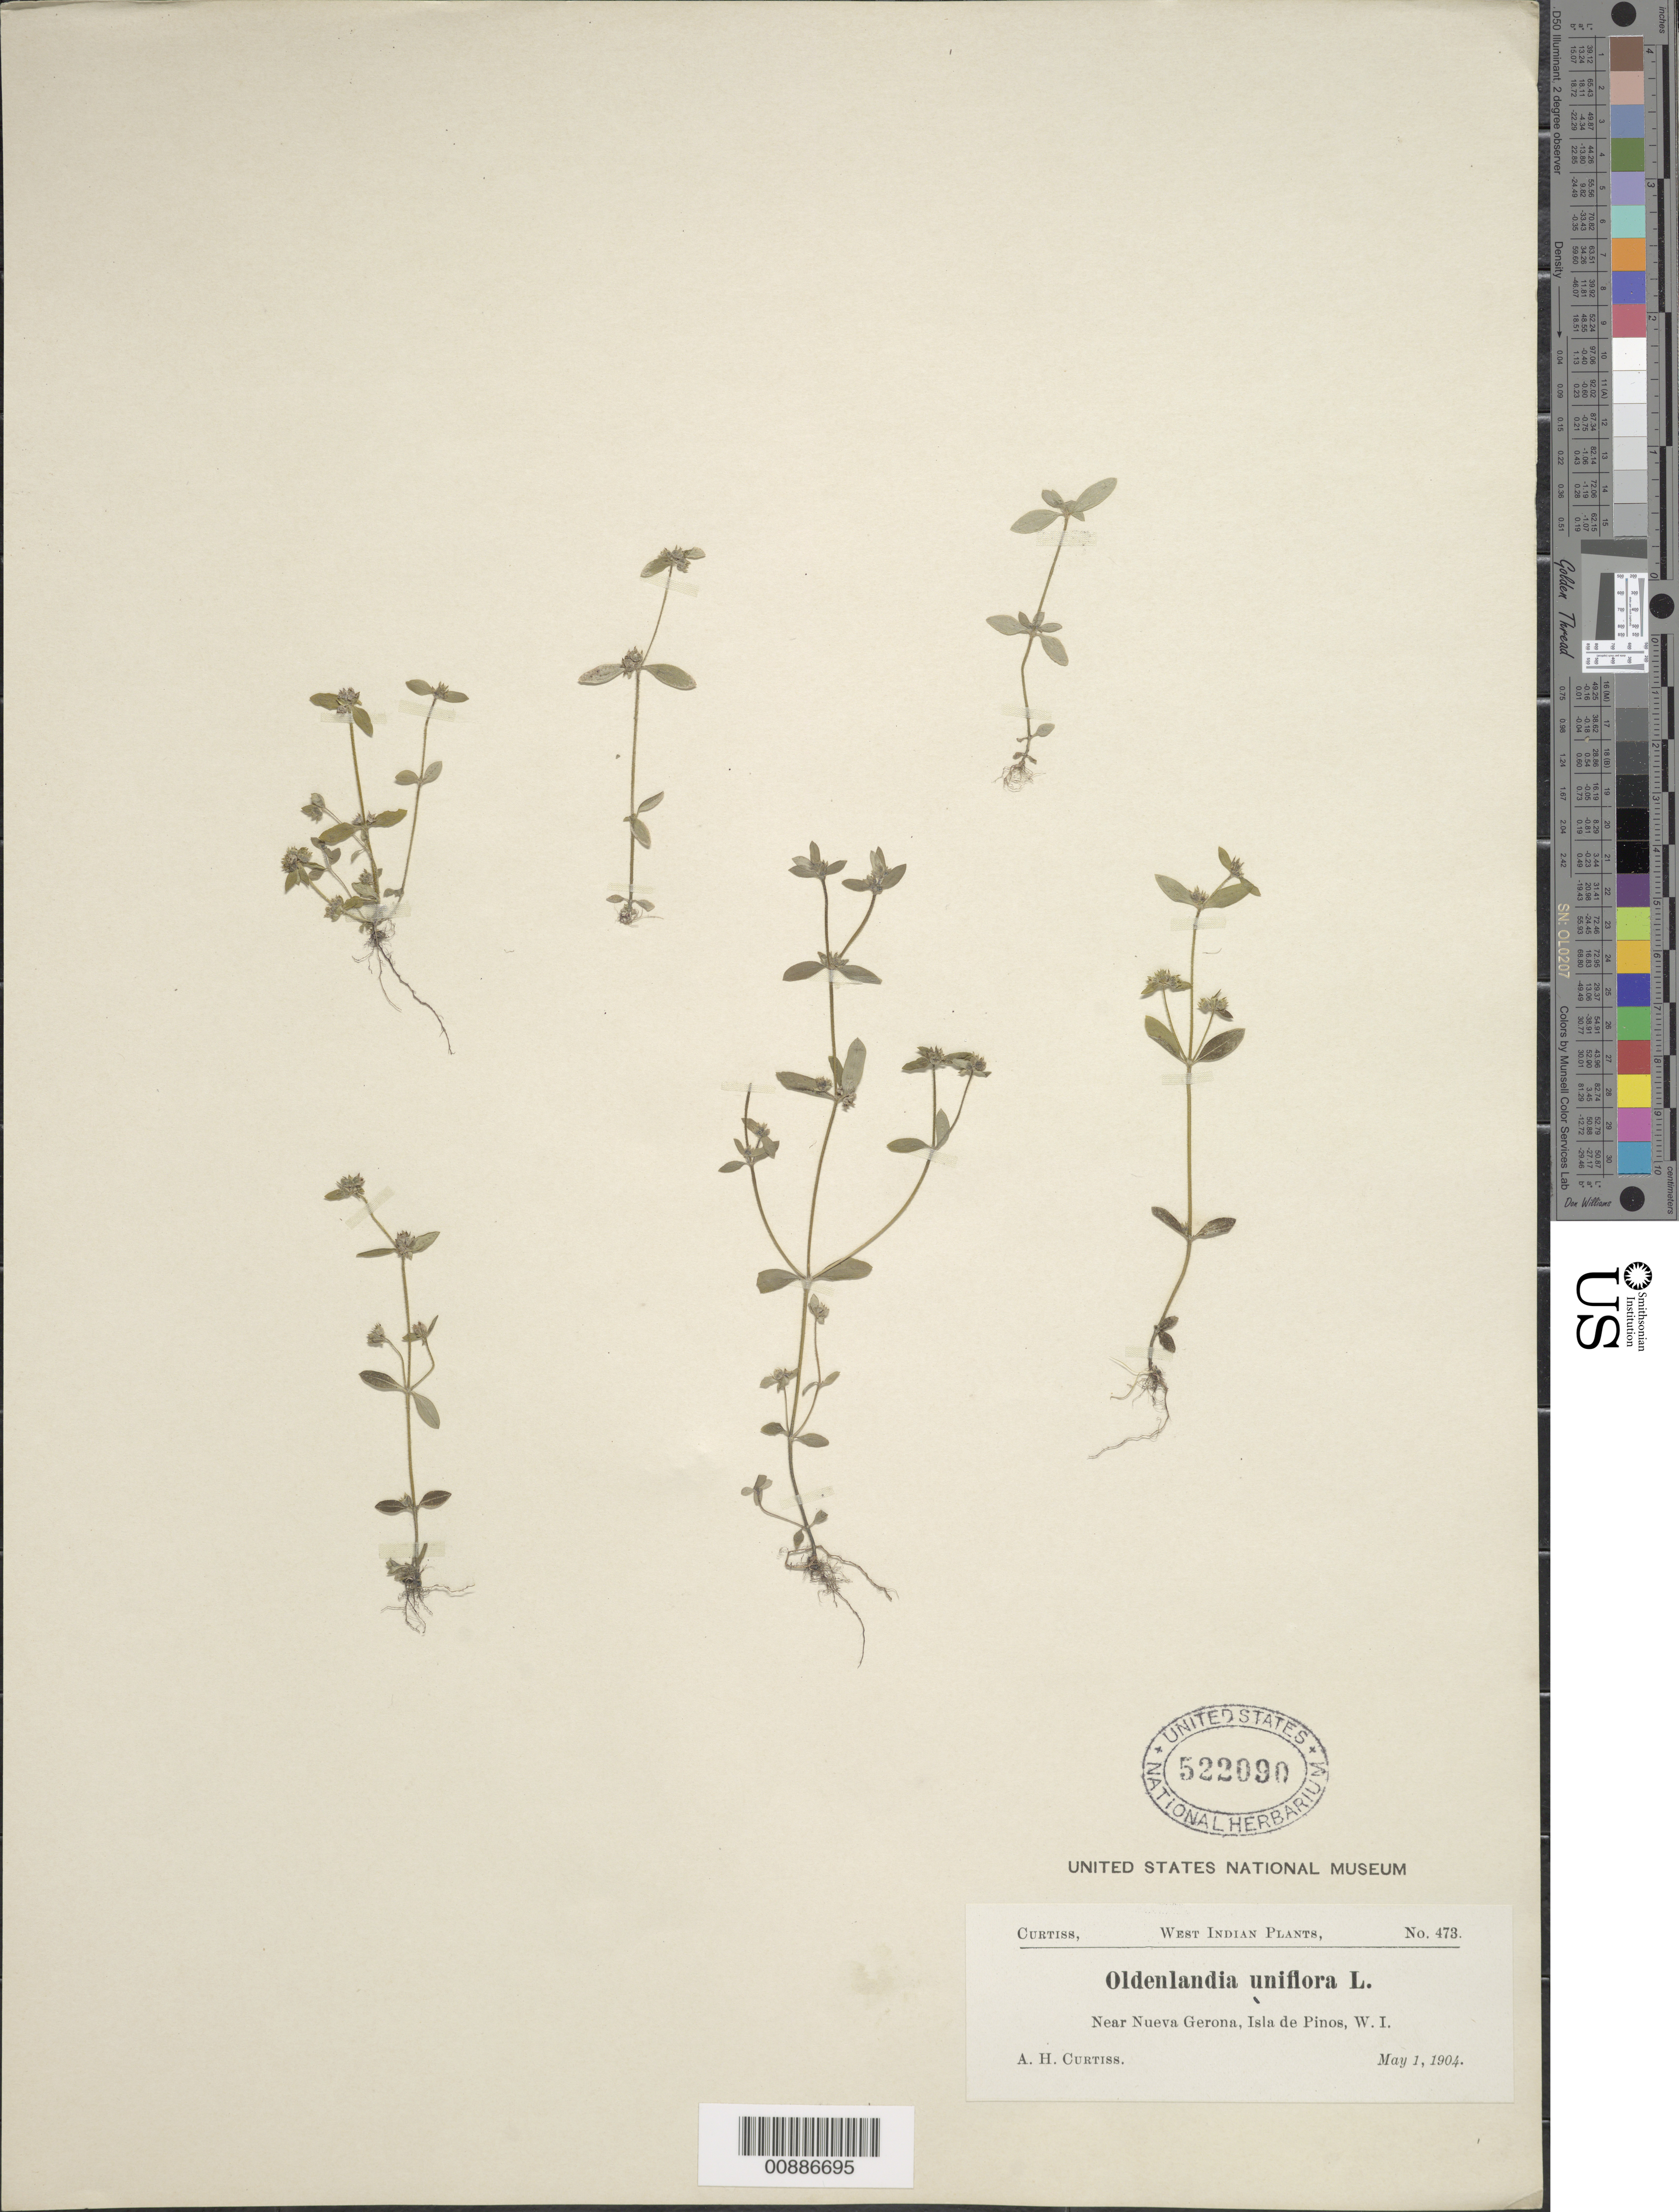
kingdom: Plantae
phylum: Tracheophyta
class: Magnoliopsida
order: Gentianales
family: Rubiaceae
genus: Oldenlandia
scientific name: Oldenlandia uniflora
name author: L.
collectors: A. H. Curtiss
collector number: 473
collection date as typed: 01 May 1904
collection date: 1904-05-01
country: Cuba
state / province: Isla de La Juventud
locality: Near Nueva Gerona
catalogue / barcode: US 522090